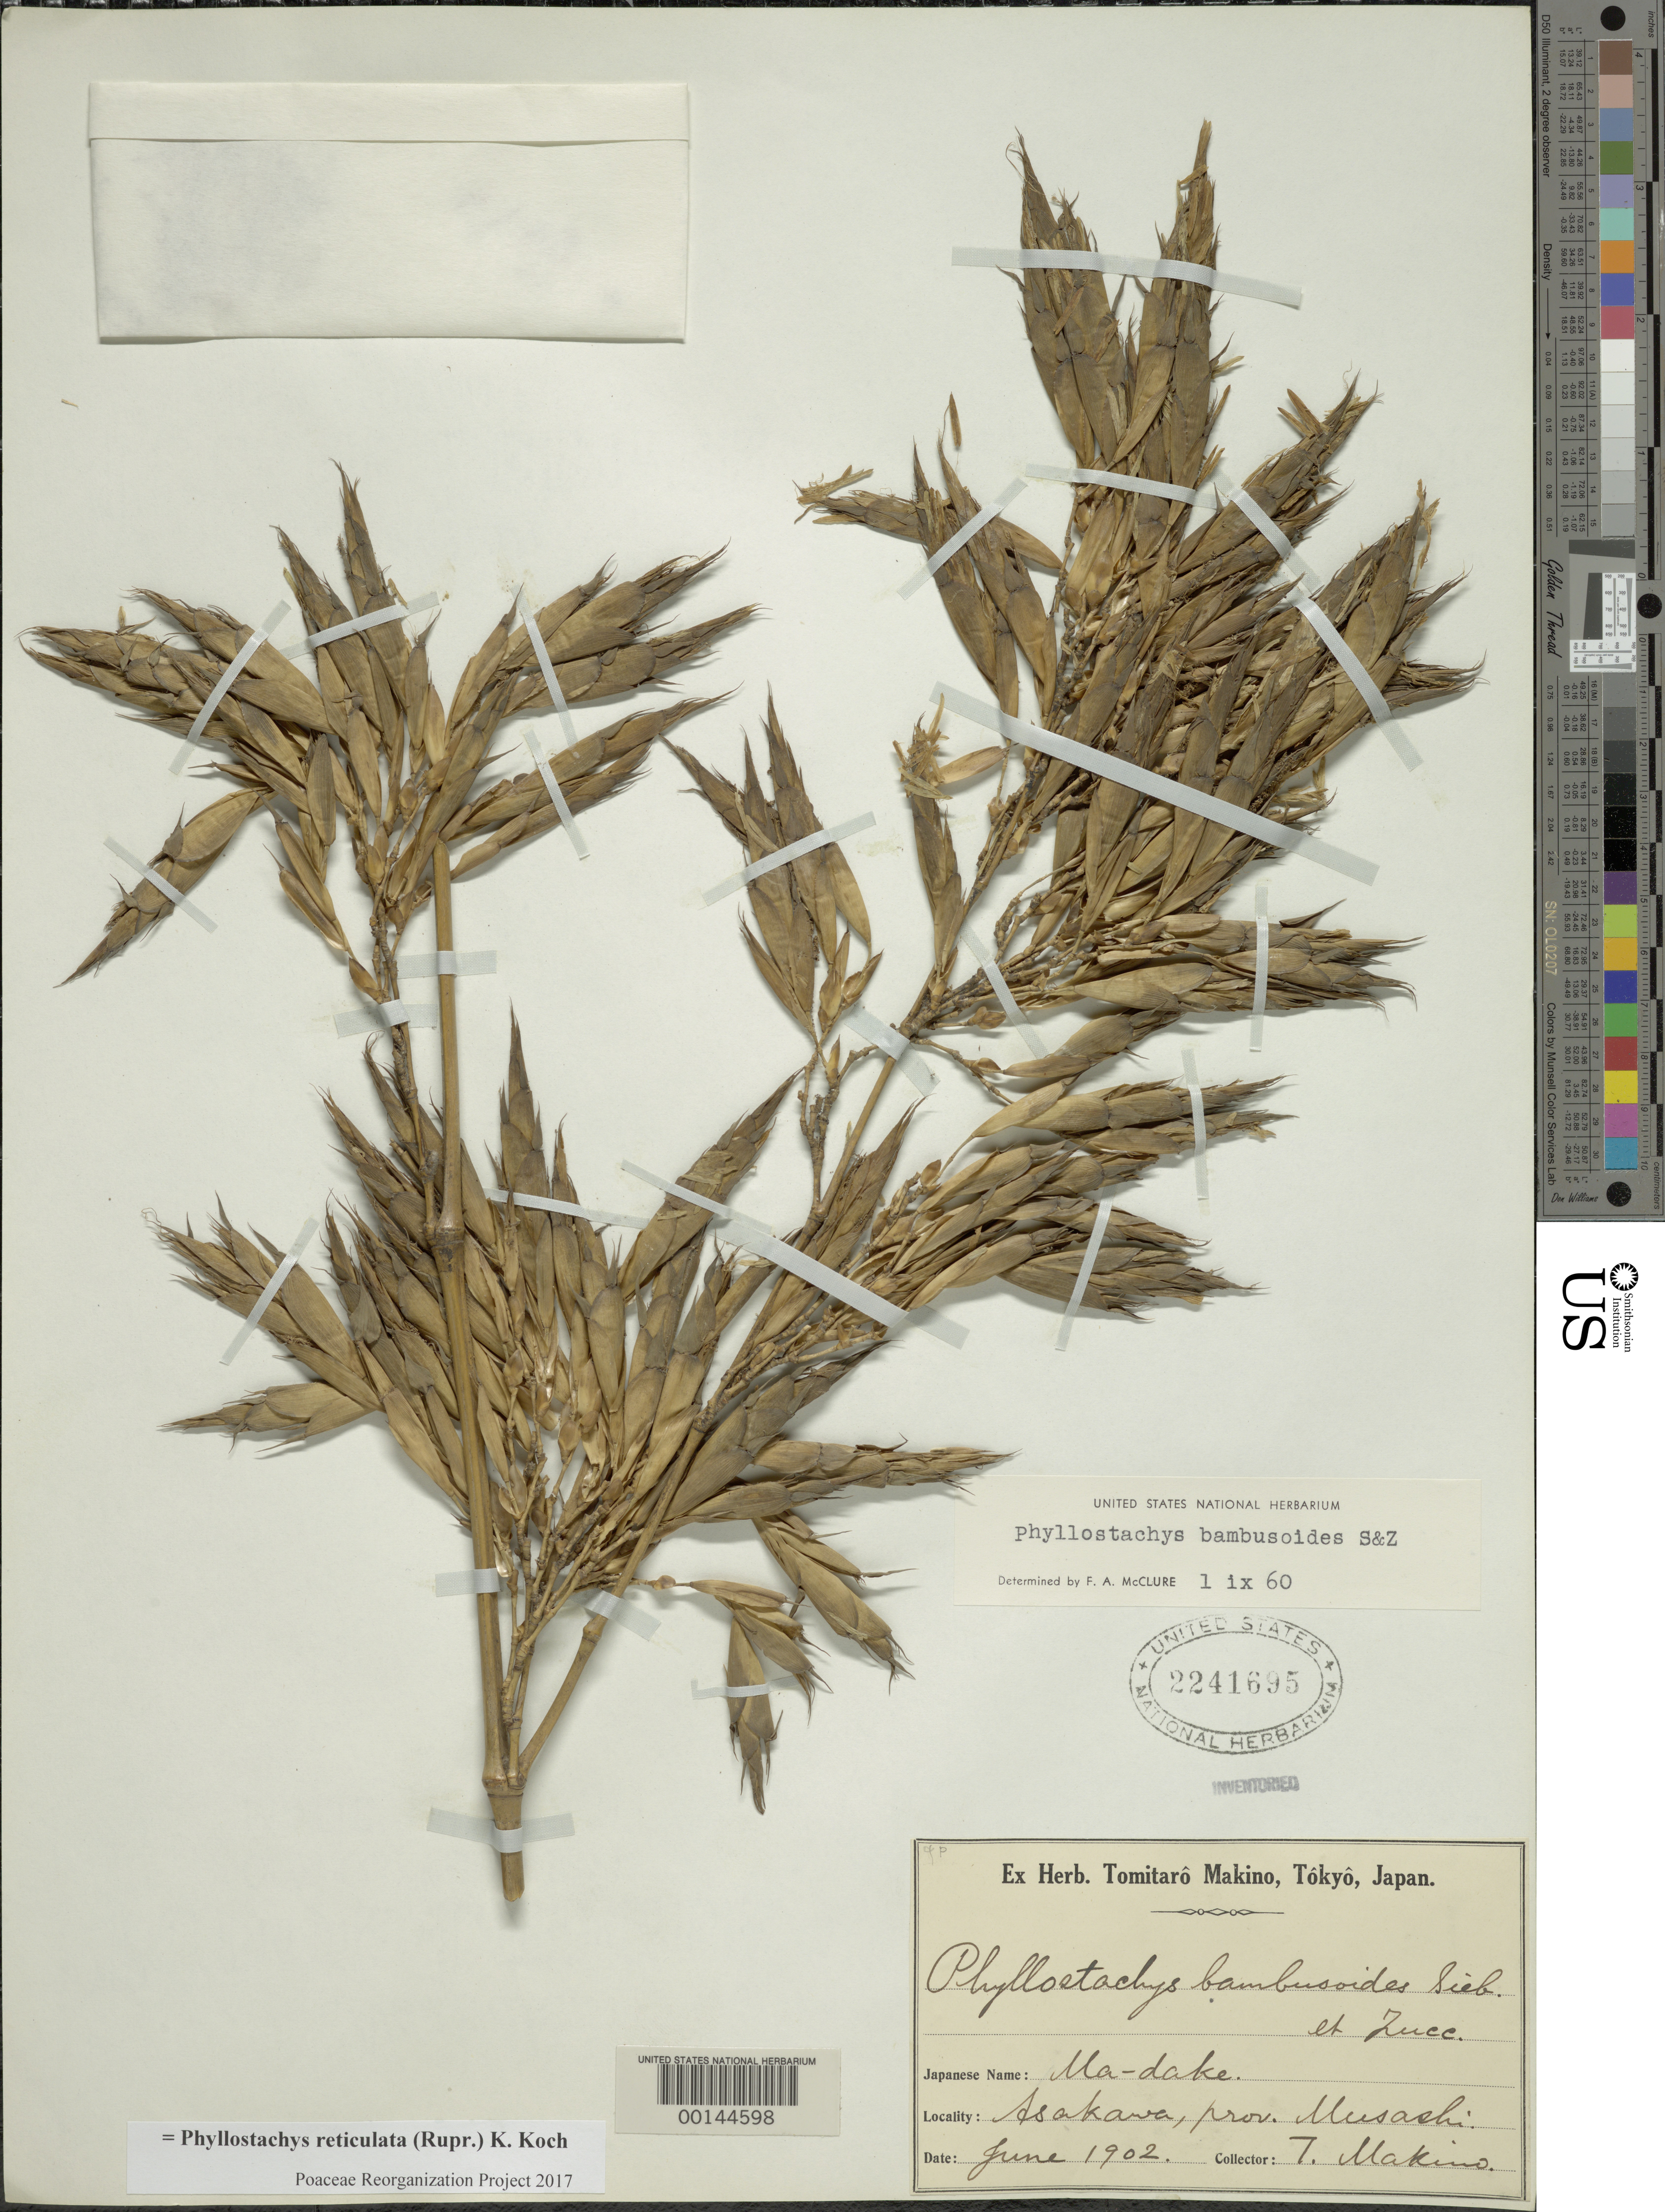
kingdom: Plantae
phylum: Tracheophyta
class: Liliopsida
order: Poales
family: Poaceae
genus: Phyllostachys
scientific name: Phyllostachys reticulata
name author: (Rupr.) K. Koch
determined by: Poaceae Reorganization Project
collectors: T. Makino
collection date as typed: Jun 1902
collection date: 1902-06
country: Japan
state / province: Tokyo, Federal City of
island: Honshu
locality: Asakawa, musashi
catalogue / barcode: US 2241695